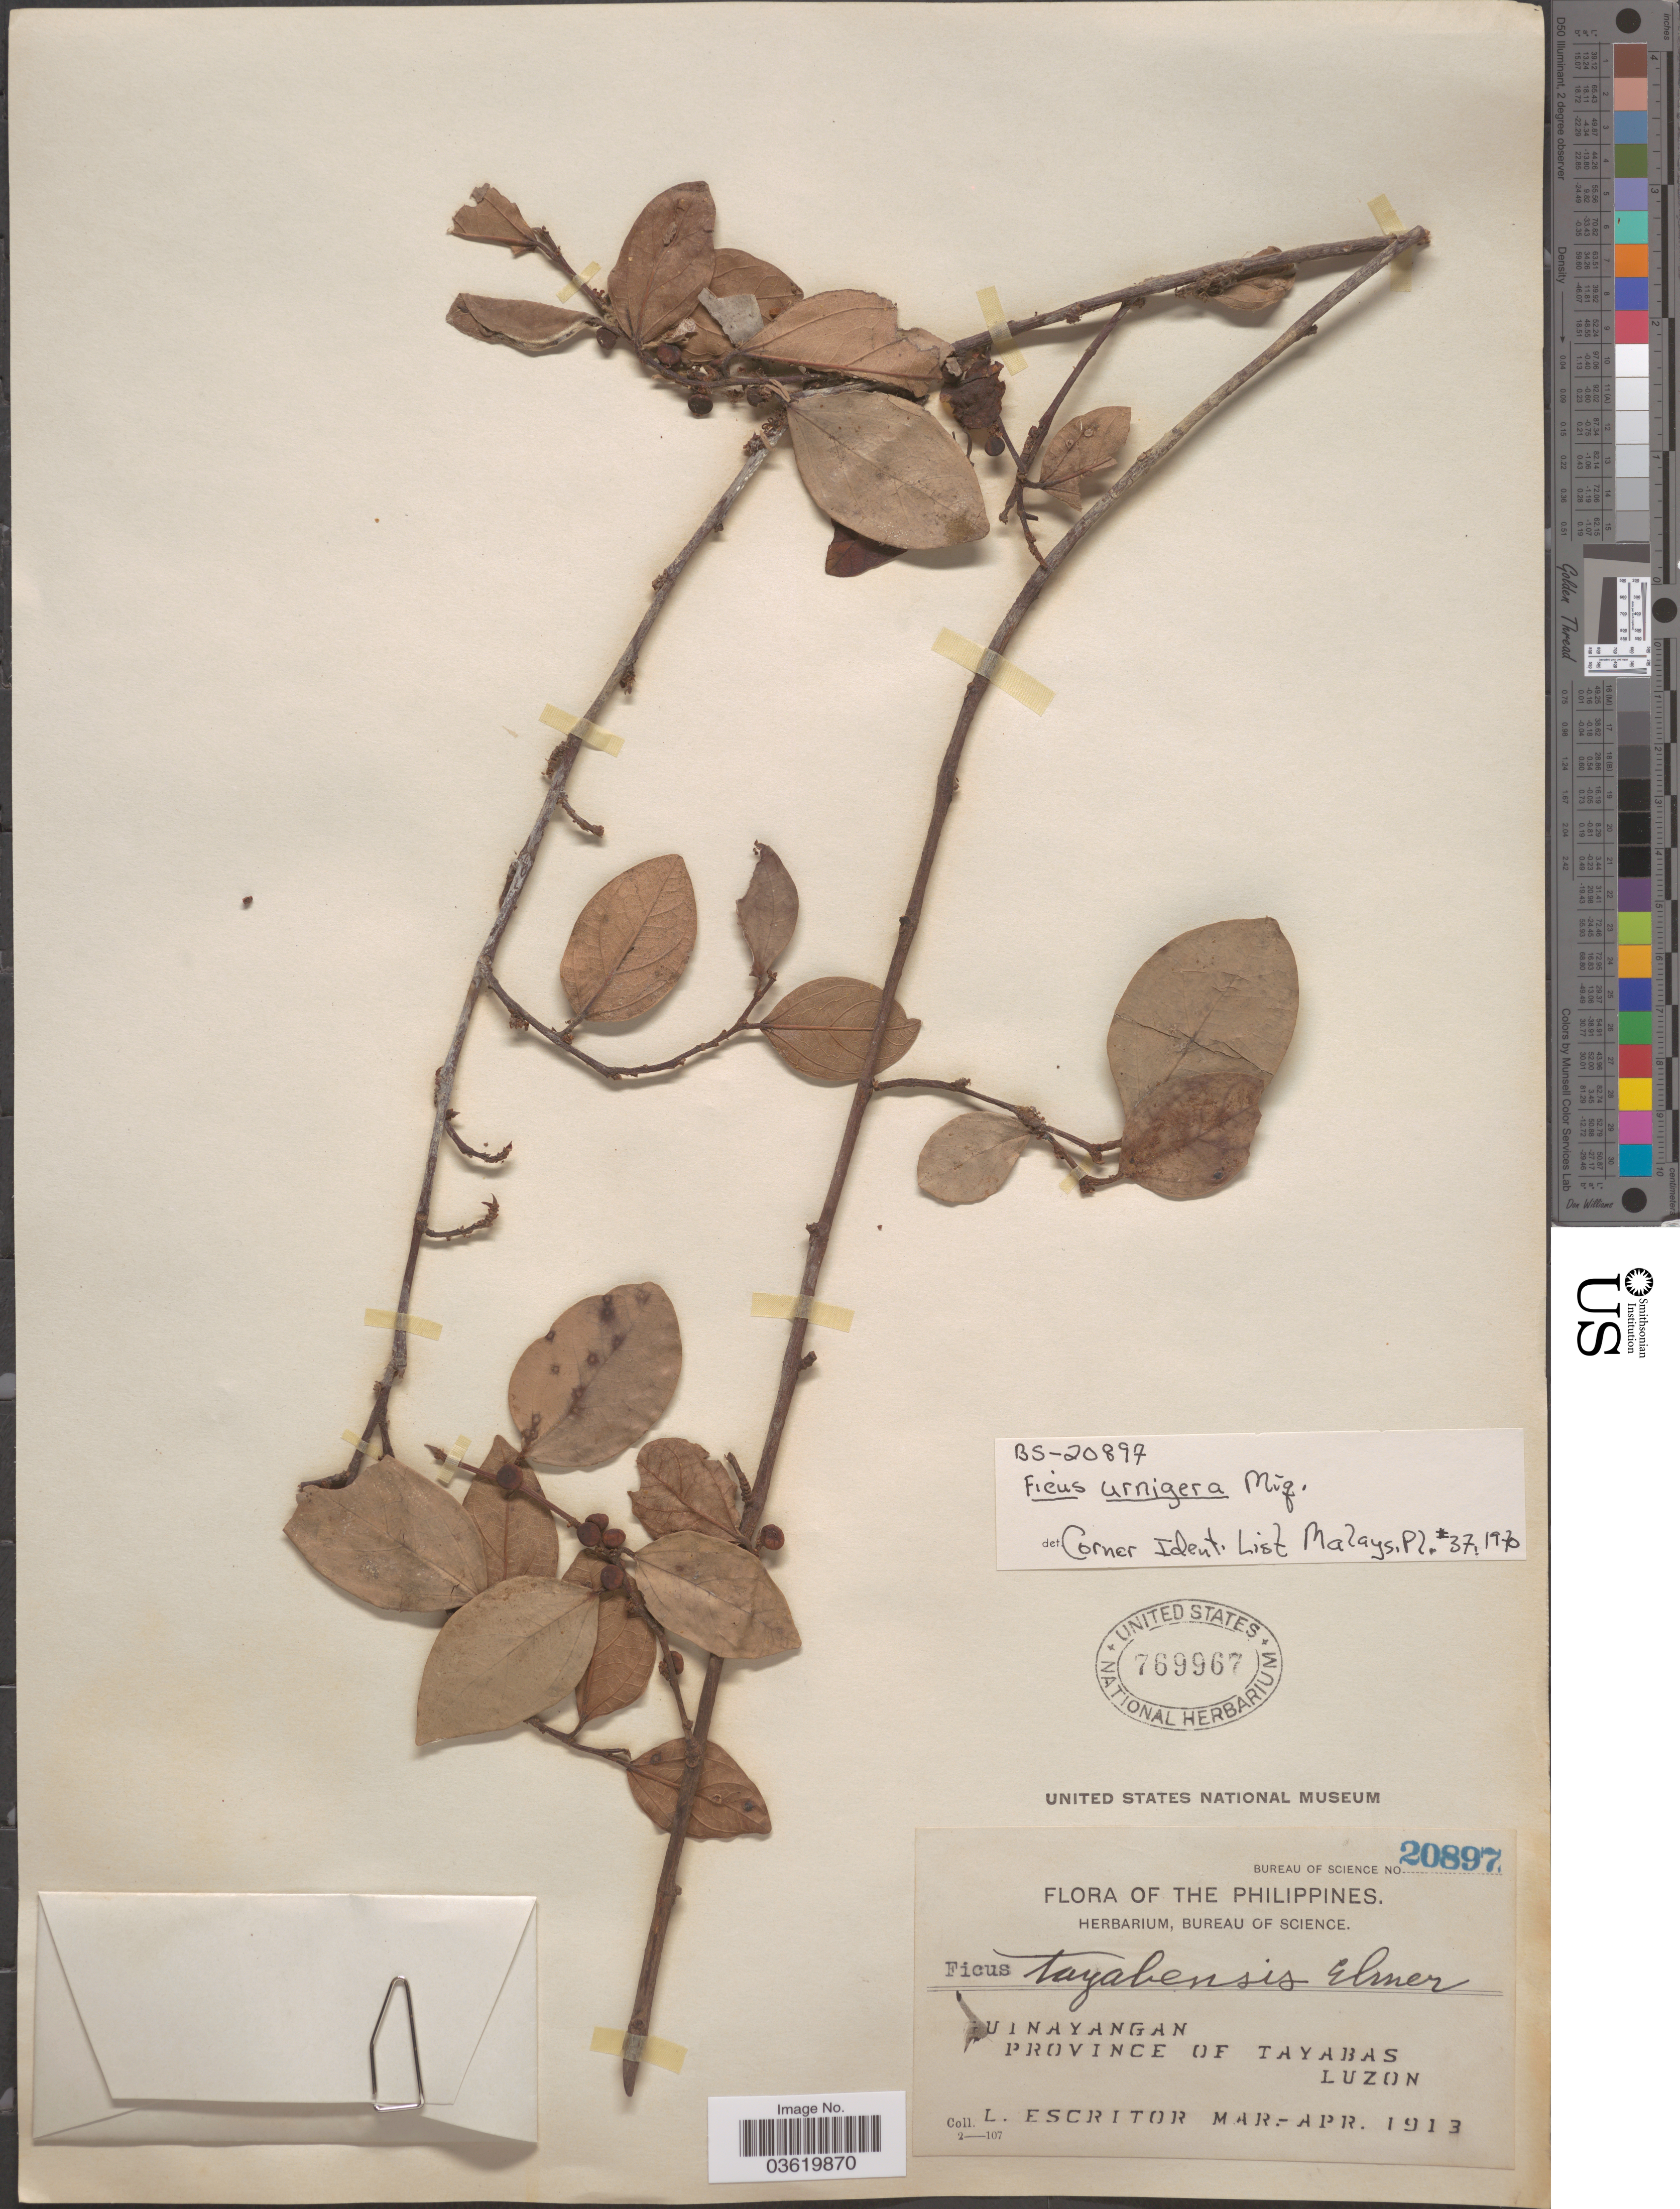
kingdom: Plantae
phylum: Tracheophyta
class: Magnoliopsida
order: Rosales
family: Moraceae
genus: Ficus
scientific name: Ficus urnigera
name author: Miq.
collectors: L. Escritor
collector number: Bureau of Science 20897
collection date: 1913-03/1913-04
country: Philippines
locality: Guinayangan. Province of Tayabas. Luzon.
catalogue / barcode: US 769967